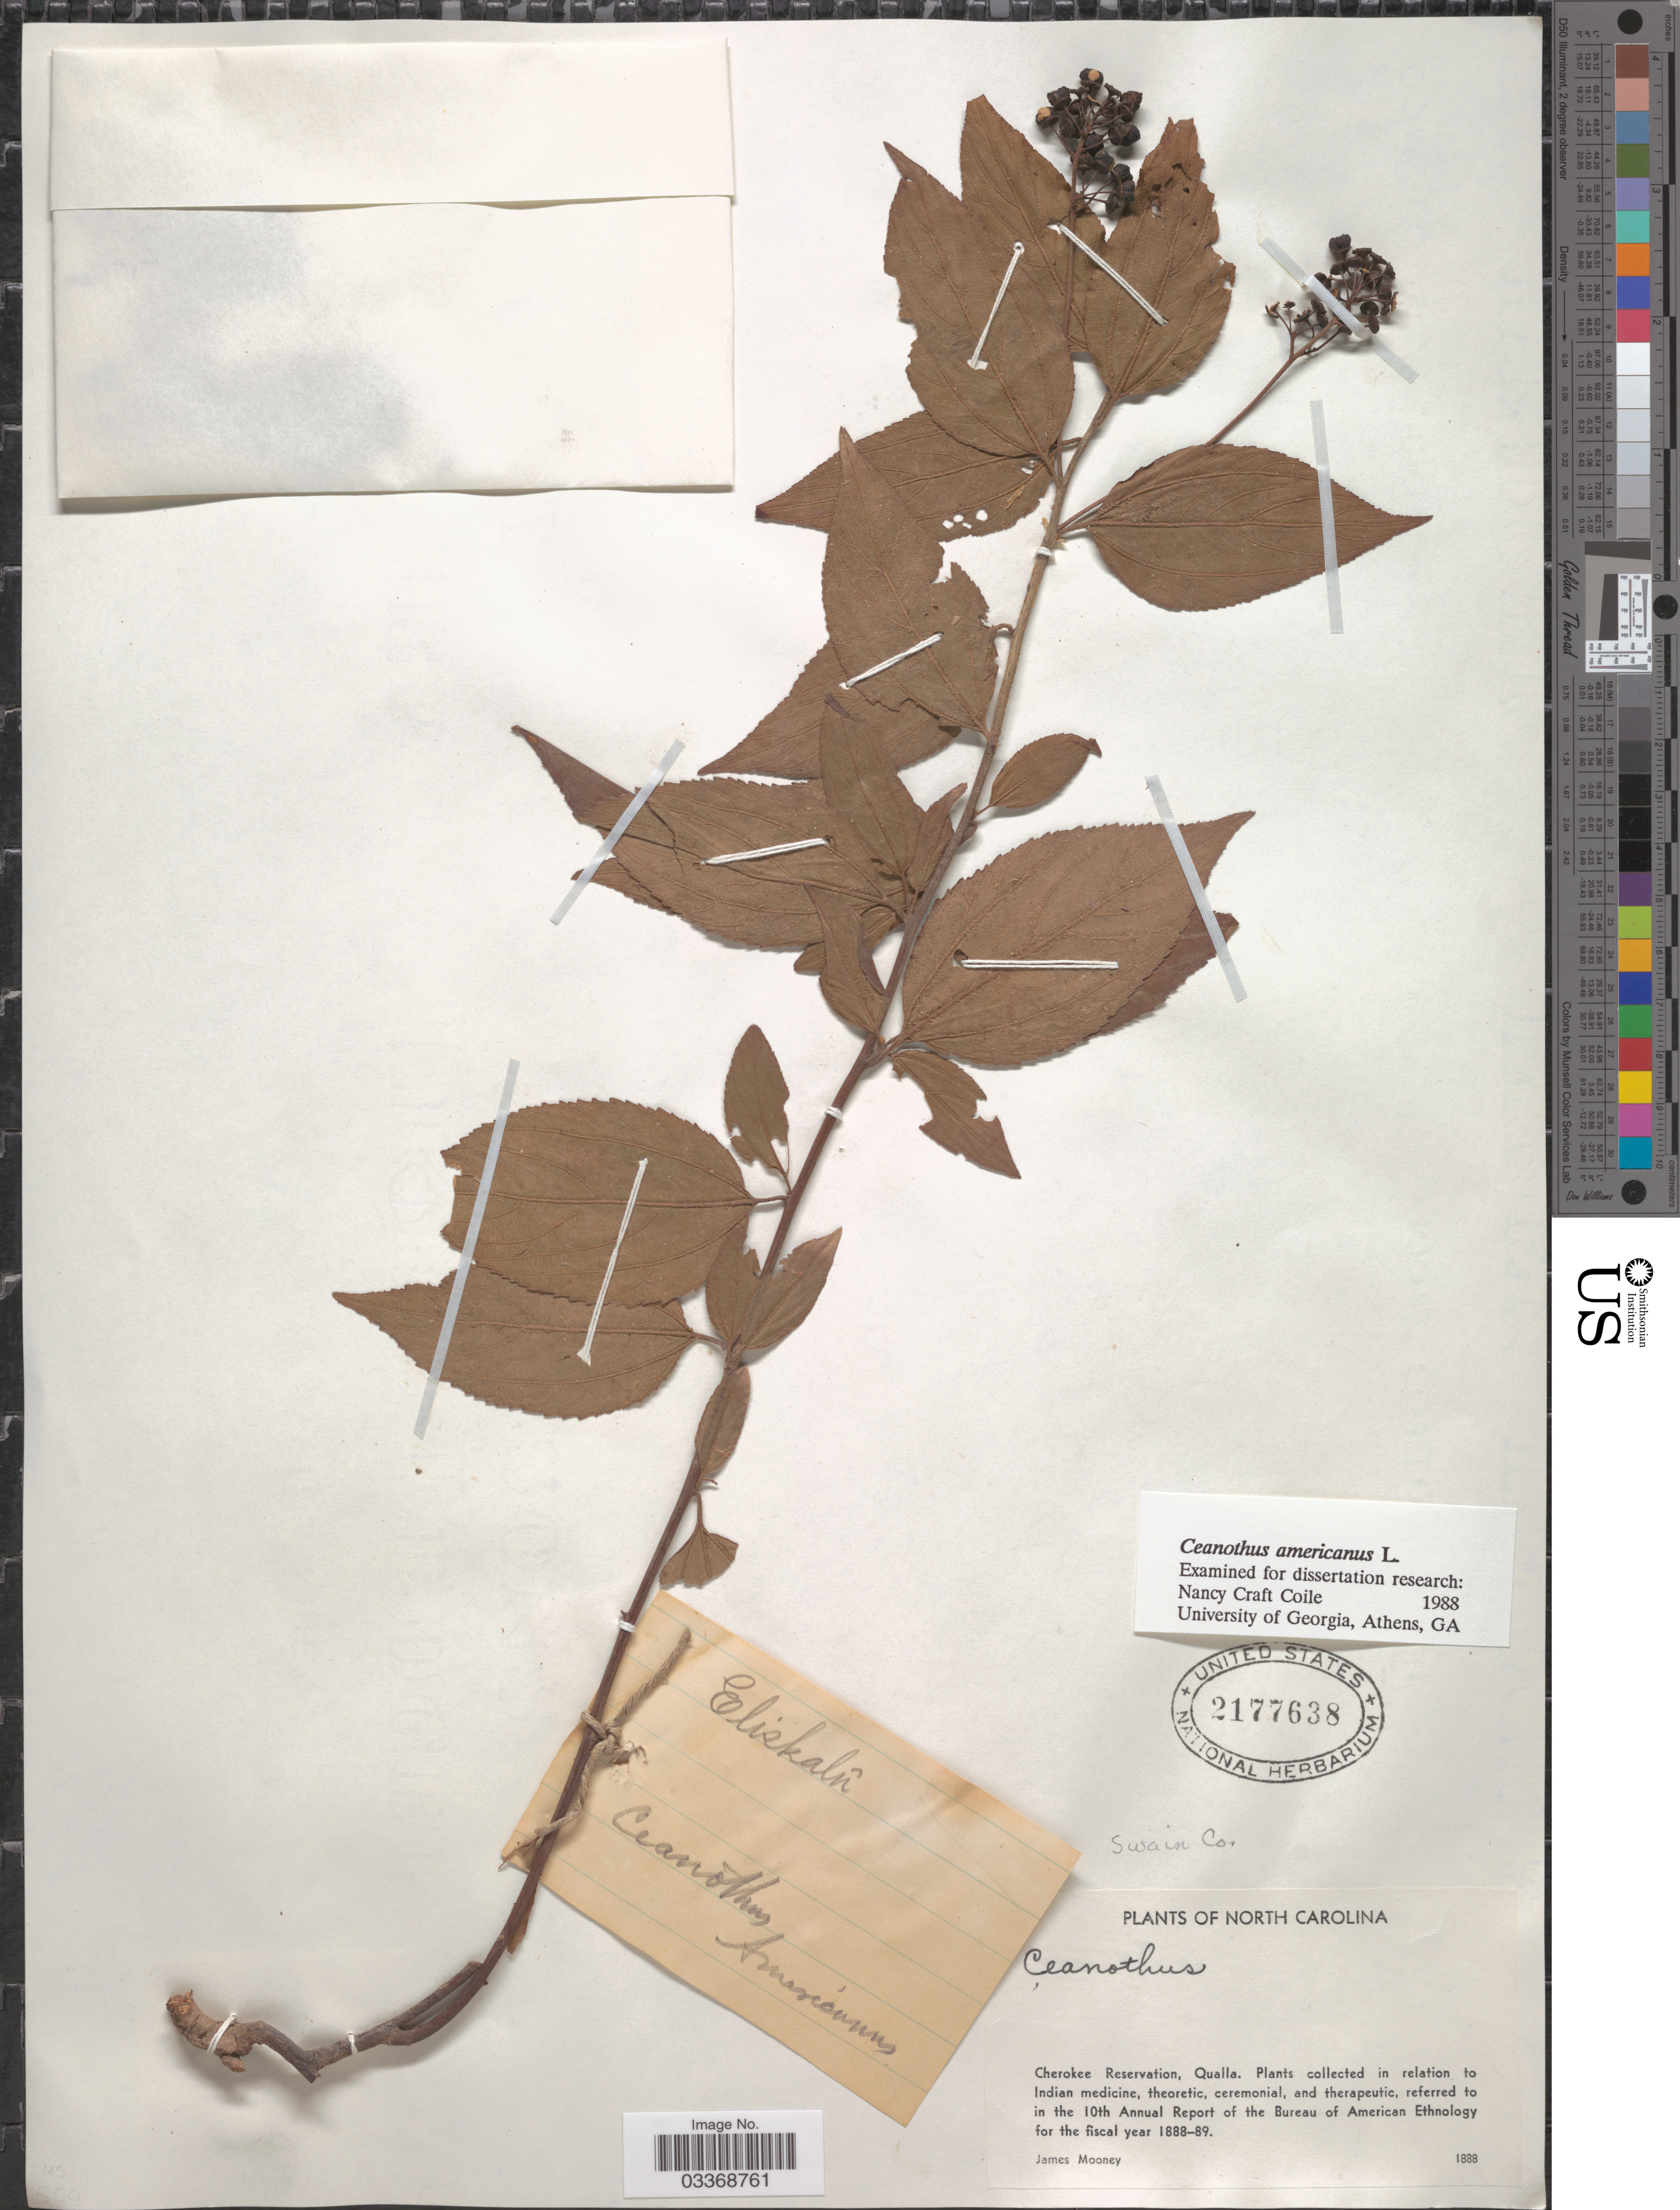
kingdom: Plantae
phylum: Tracheophyta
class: Magnoliopsida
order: Rosales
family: Rhamnaceae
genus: Ceanothus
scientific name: Ceanothus americanus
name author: L.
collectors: J. Mooney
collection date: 1888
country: United States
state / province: North Carolina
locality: Swain Co. Cherokee Reservation.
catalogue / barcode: US 2177638